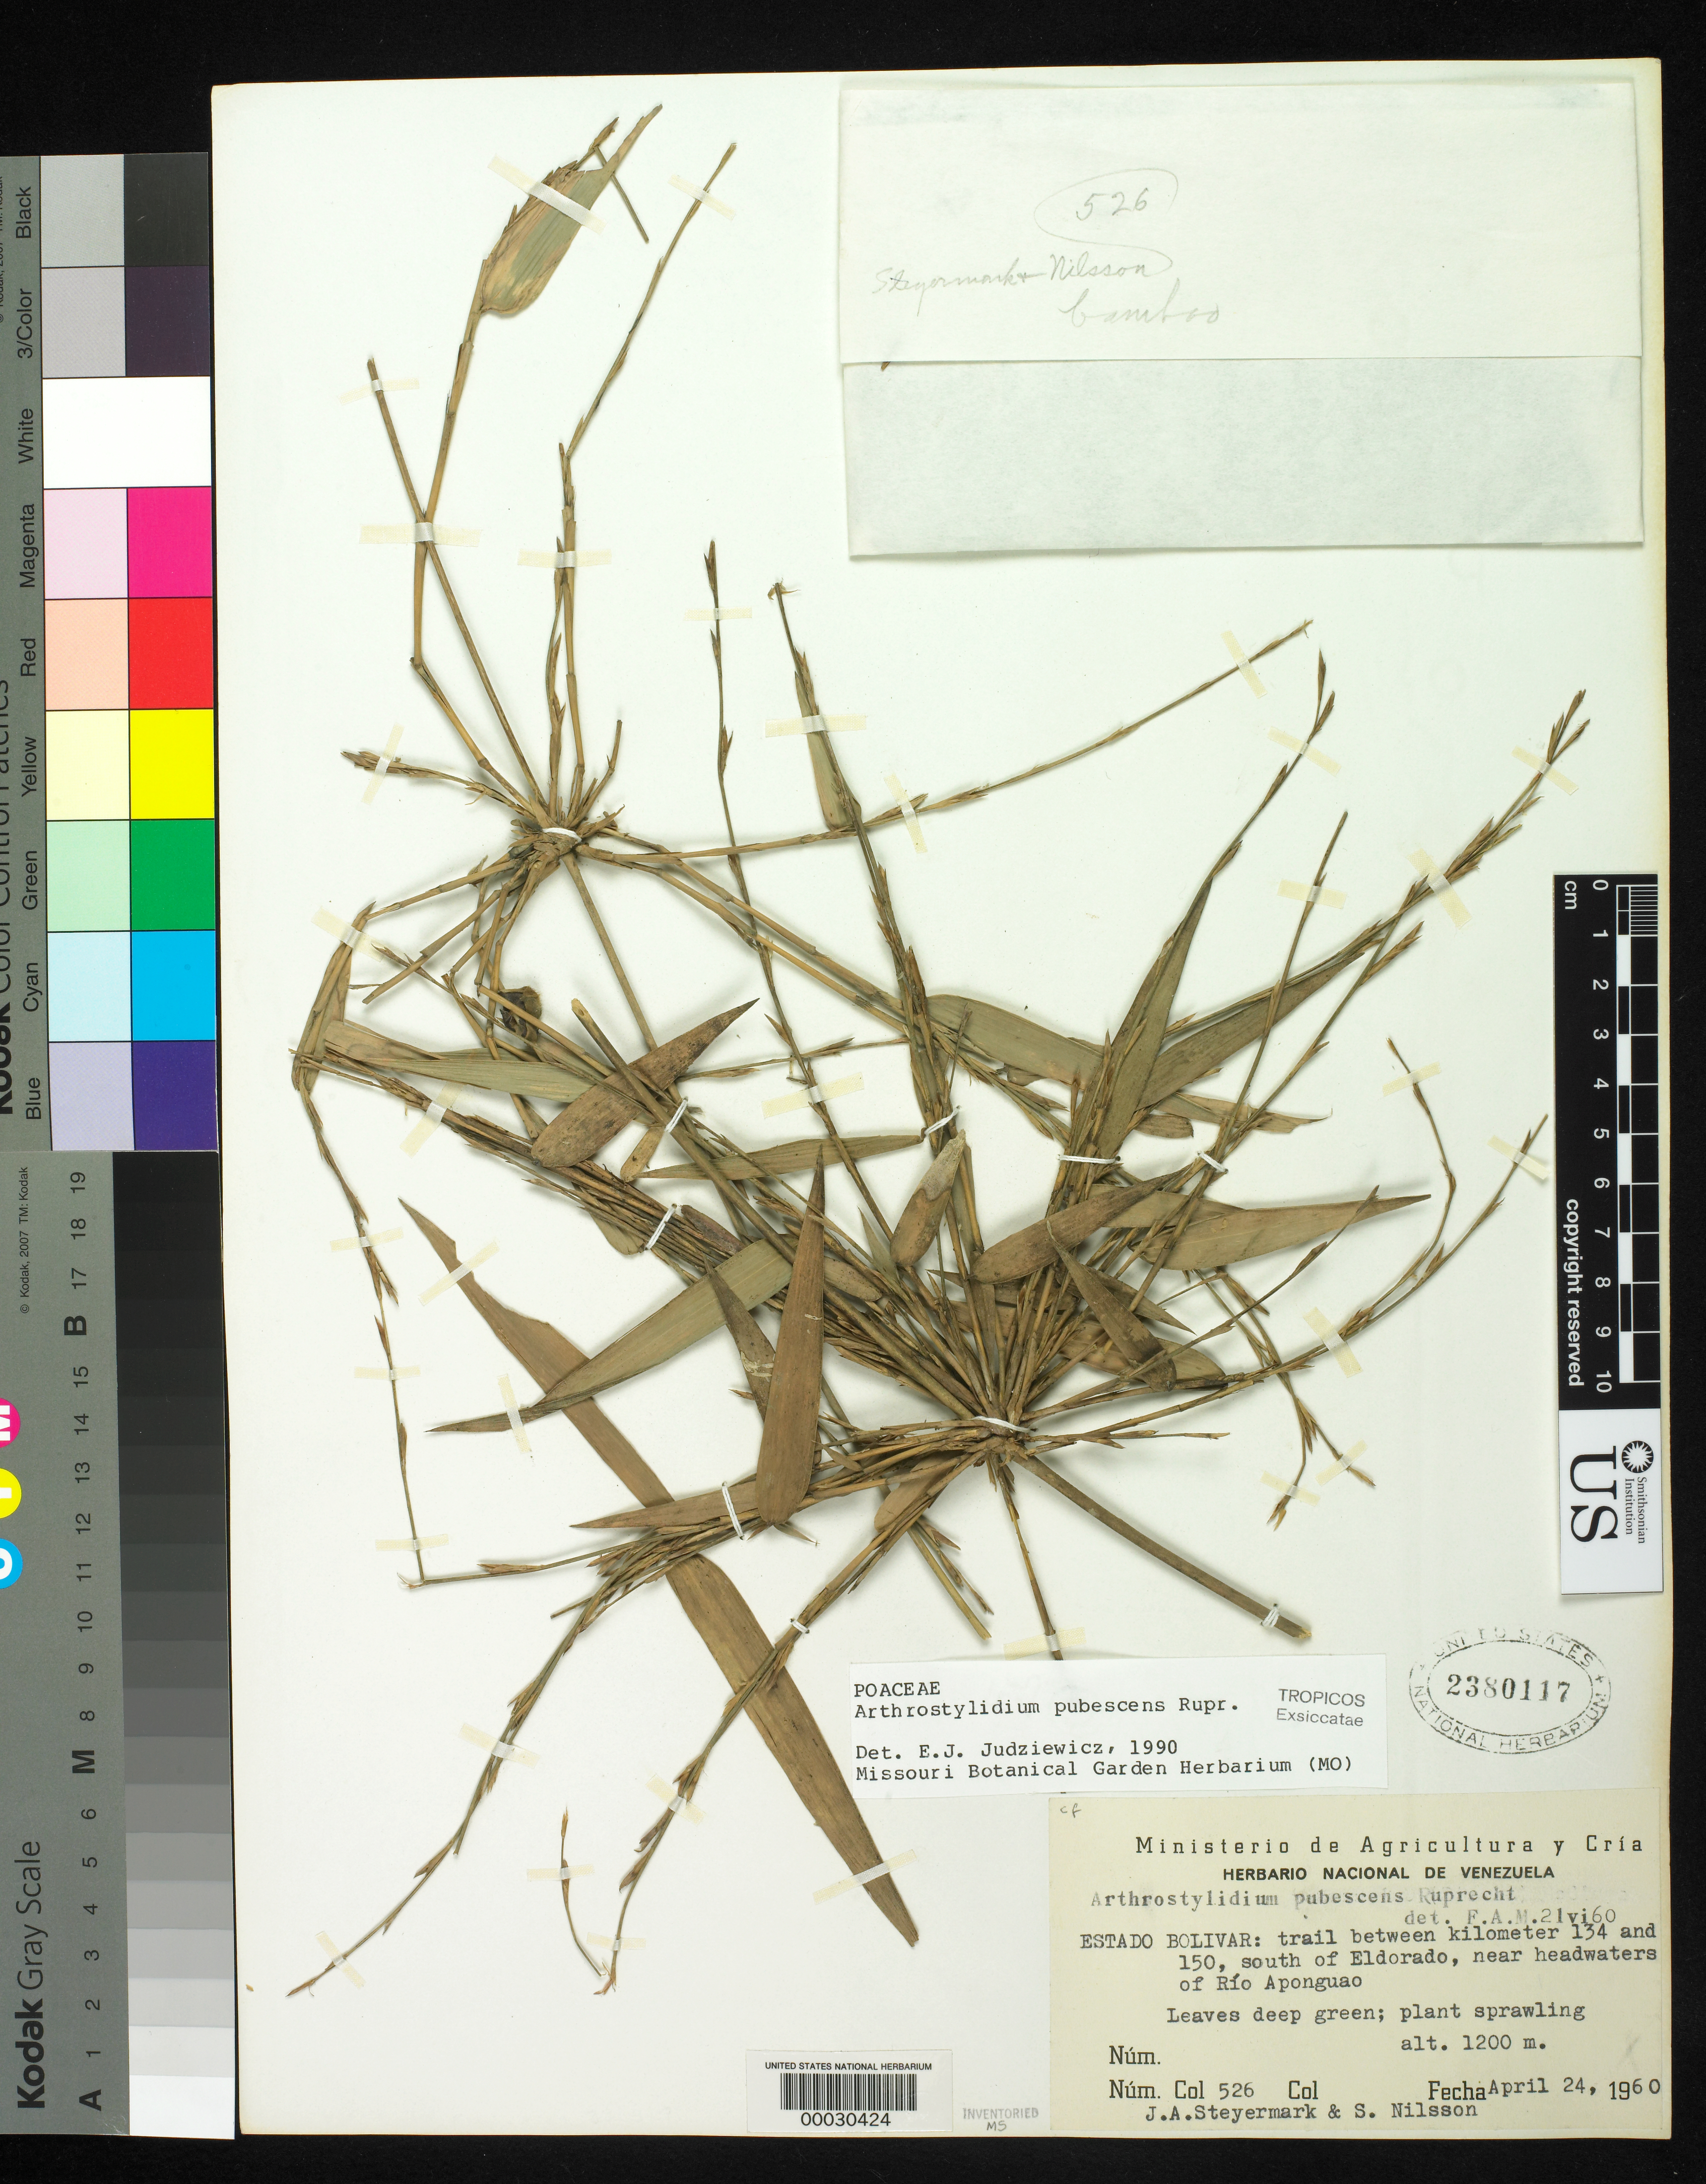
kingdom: Plantae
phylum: Tracheophyta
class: Liliopsida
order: Poales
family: Poaceae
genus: Arthrostylidium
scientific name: Arthrostylidium pubescens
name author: Rupr.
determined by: Judziewicz, E. J.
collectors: J. Steyermark & Sv. Nilsson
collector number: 526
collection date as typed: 24 Apr 1960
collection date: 1960-04-24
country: Venezuela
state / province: Bolivar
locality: Trail between km 134 and 150, s of eldorado, near headwaters of rio aponguao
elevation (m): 1200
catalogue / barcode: US 2380117